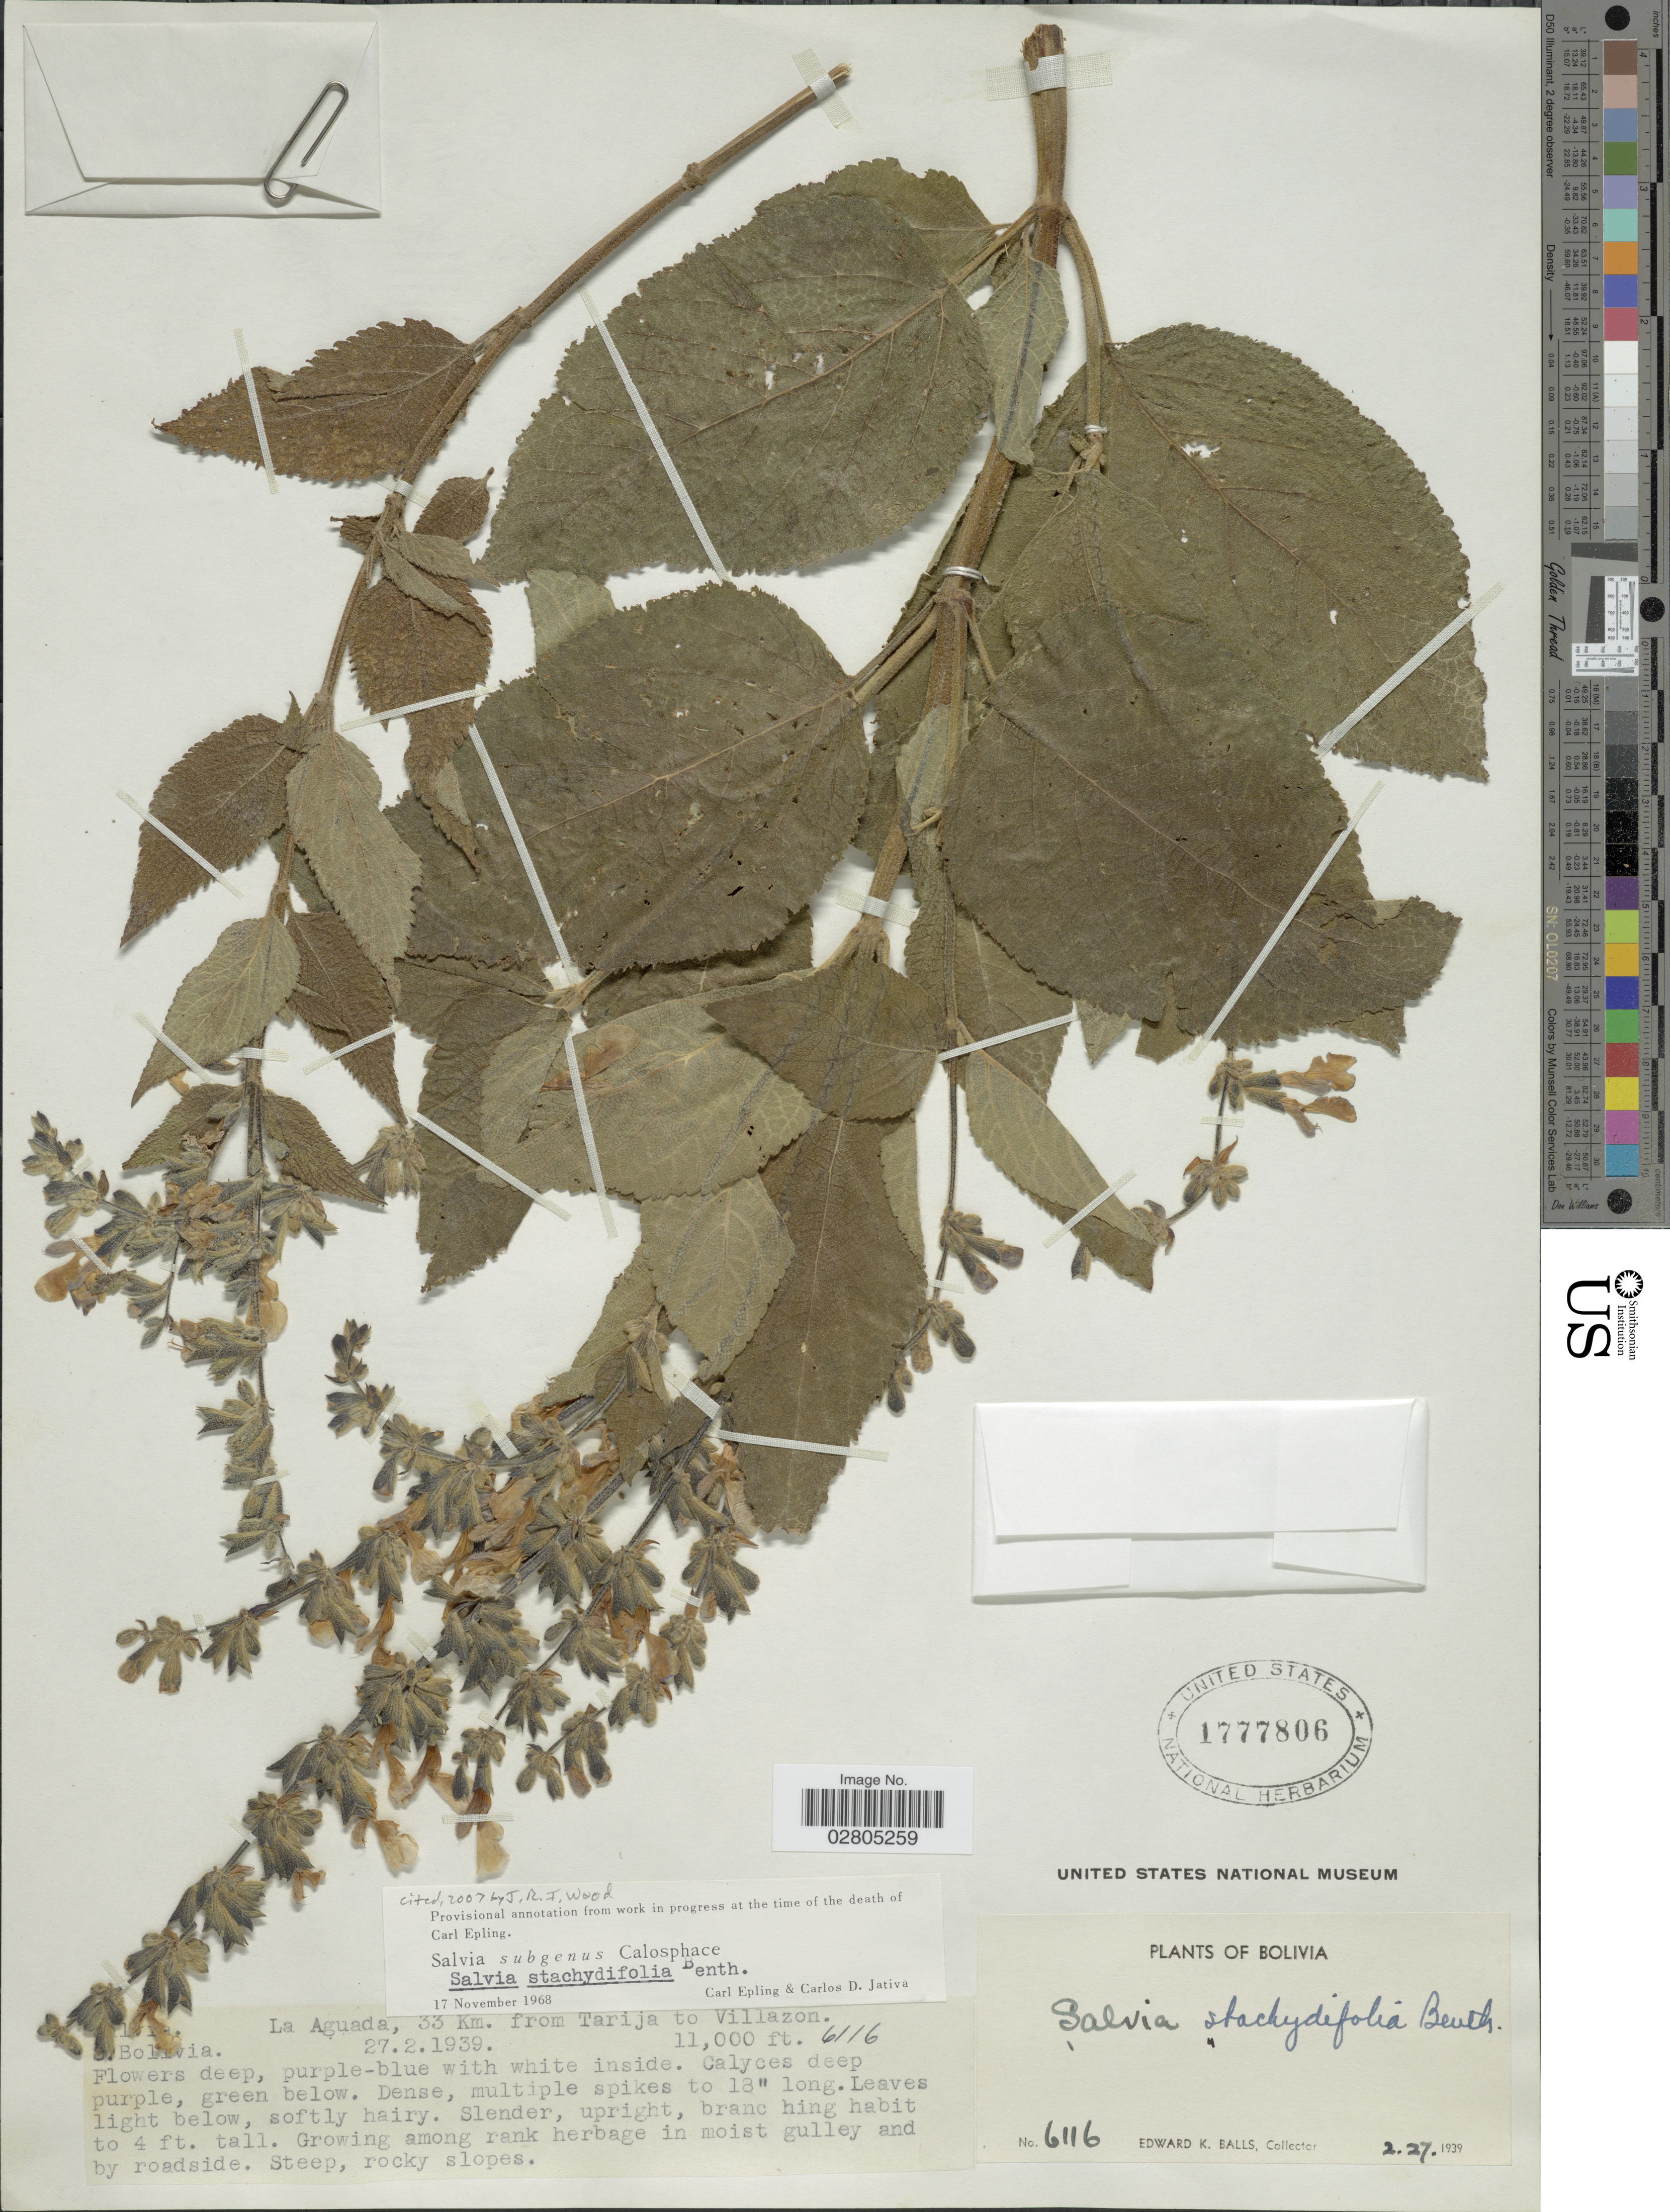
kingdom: Plantae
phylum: Tracheophyta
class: Magnoliopsida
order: Lamiales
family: Lamiaceae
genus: Salvia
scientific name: Salvia stachydifolia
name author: Benth.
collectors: E. K. Balls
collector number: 6116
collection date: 1939-02-27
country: Bolivia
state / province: Tarija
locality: La Aguada, 33 Km. from Tarija to Villazon, S. Bolivia.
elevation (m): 3353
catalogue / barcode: US 1777806